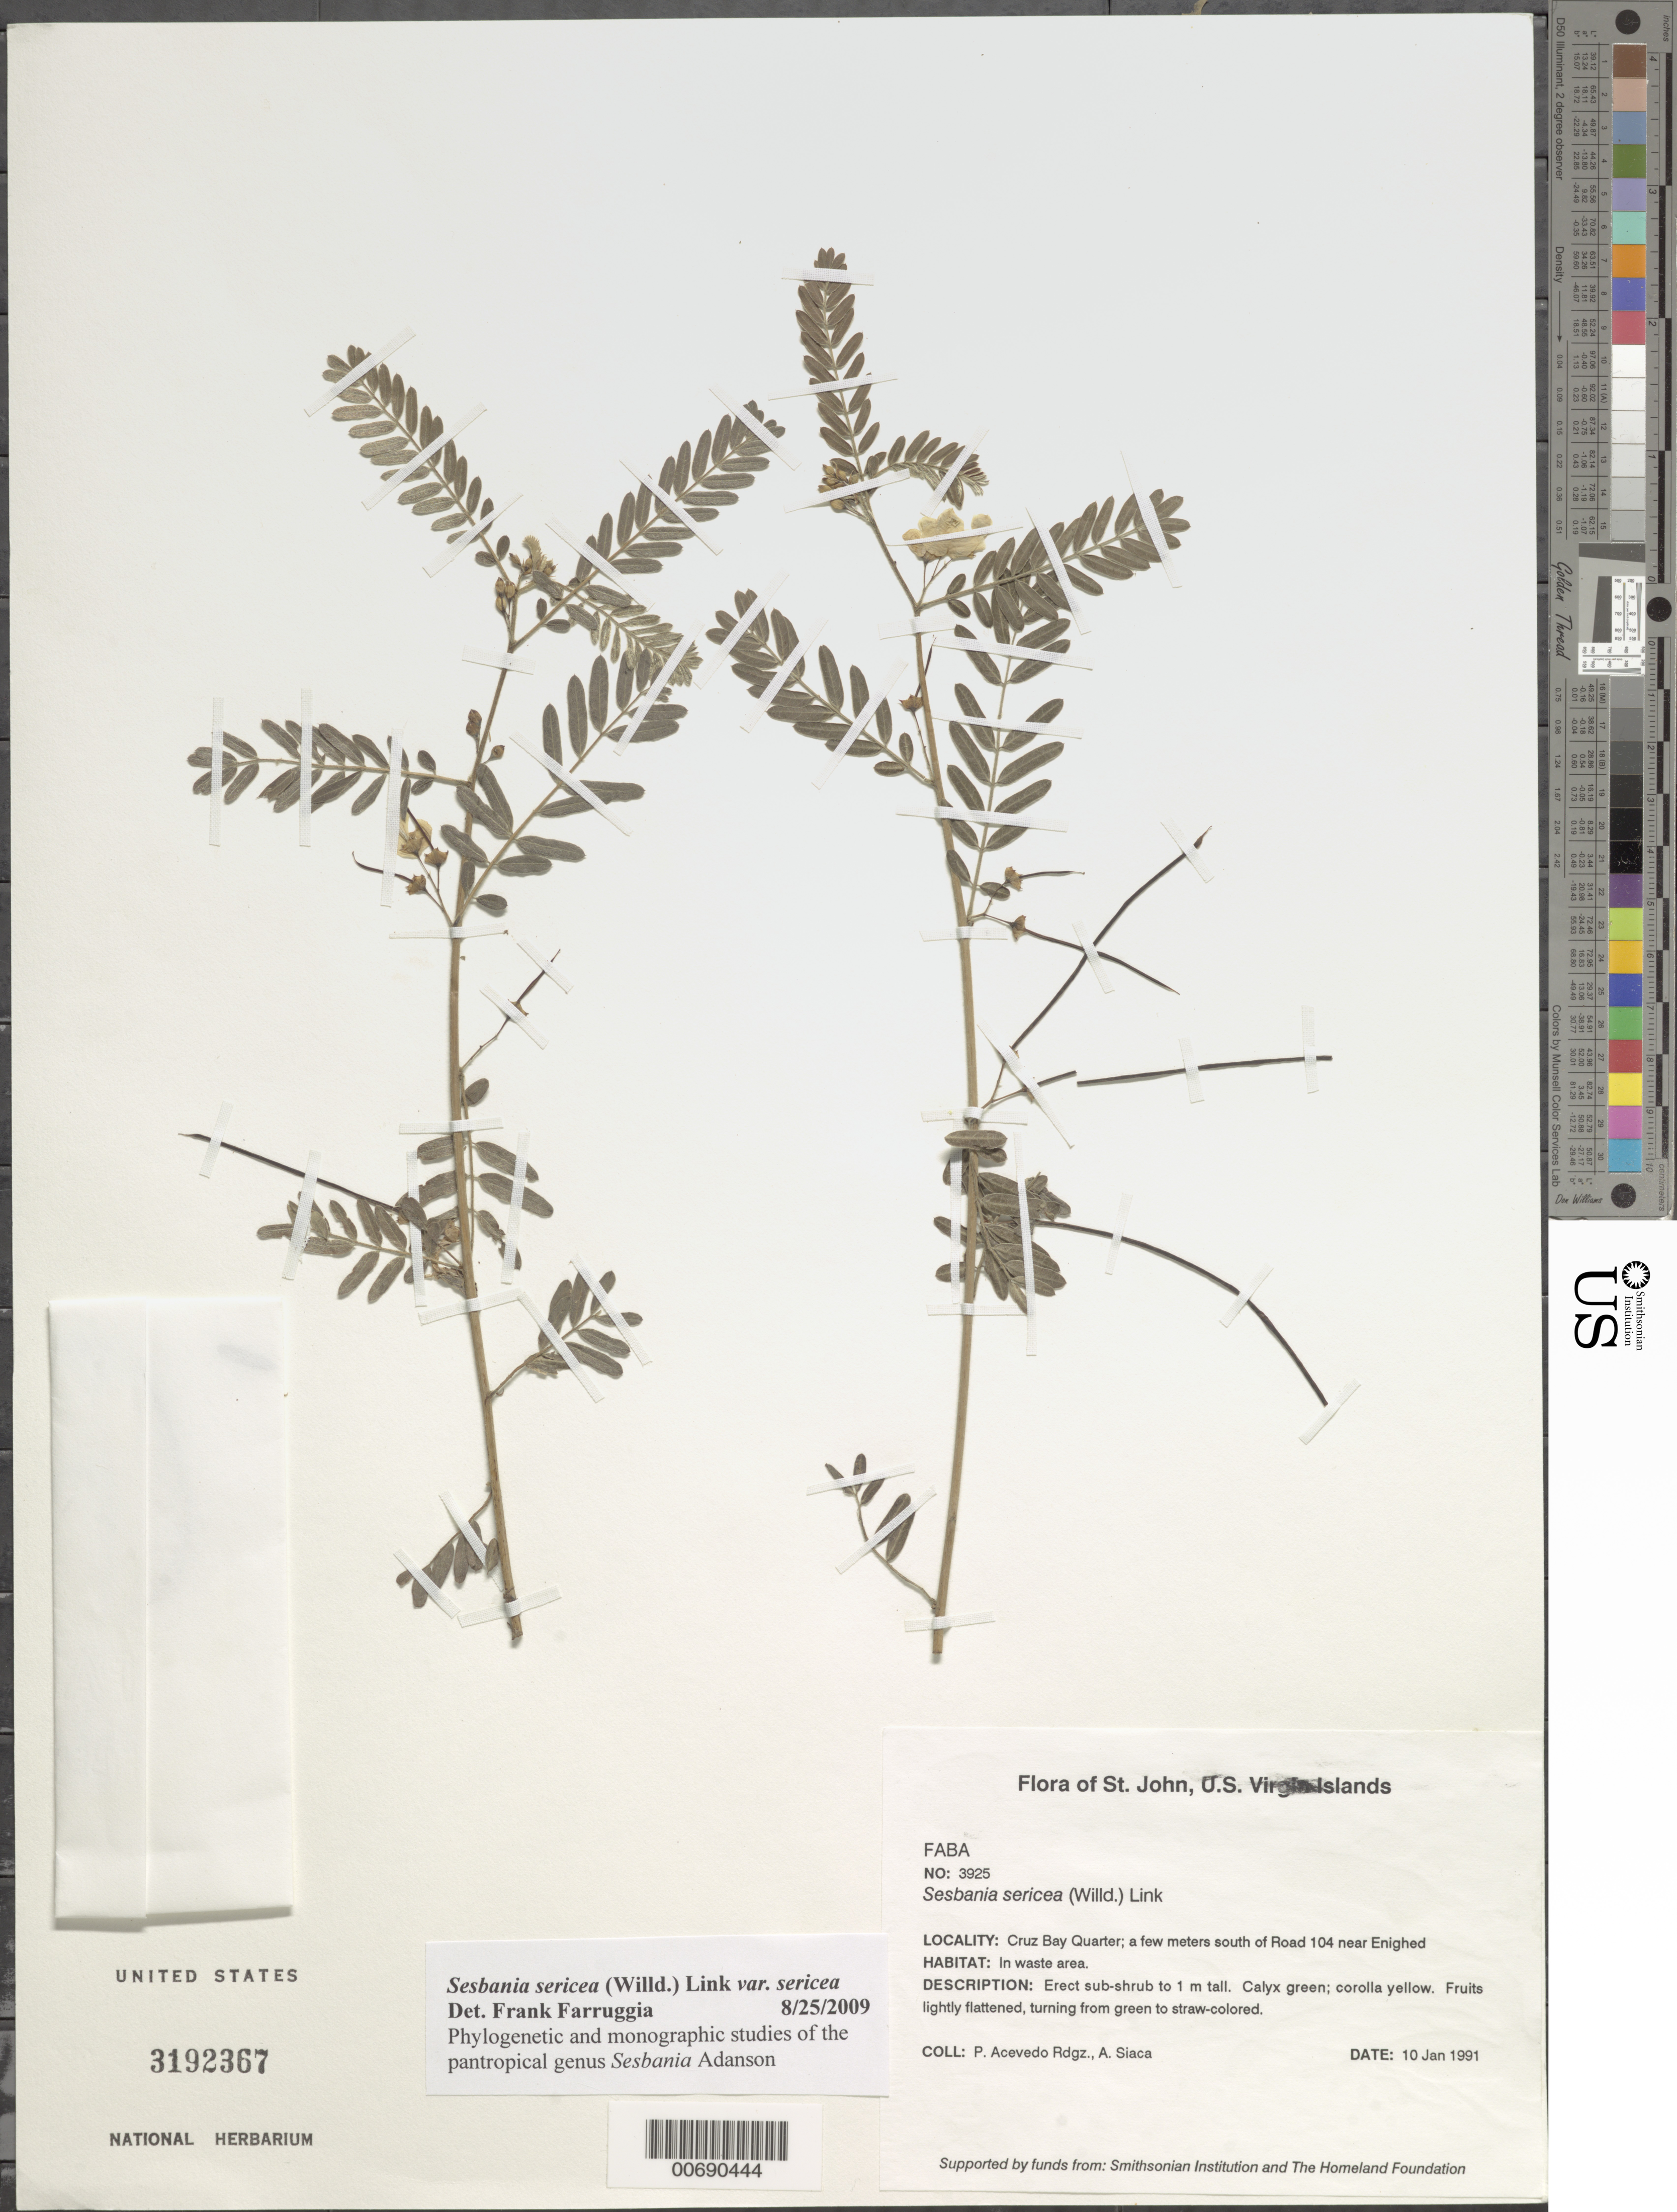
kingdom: Plantae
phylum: Tracheophyta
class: Magnoliopsida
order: Fabales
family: Fabaceae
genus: Sesbania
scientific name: Sesbania sericea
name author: (Willd.) Link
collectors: P. Acevedo-Rodr. & A. Siaca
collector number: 3925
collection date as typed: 10 Jan 1991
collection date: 1991-01-10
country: U.S. Virgin Islands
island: St. John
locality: Cruz Bay Quarter; a few meters south of Road 104 near Enighed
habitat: In waste area.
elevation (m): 3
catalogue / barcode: US 3192367